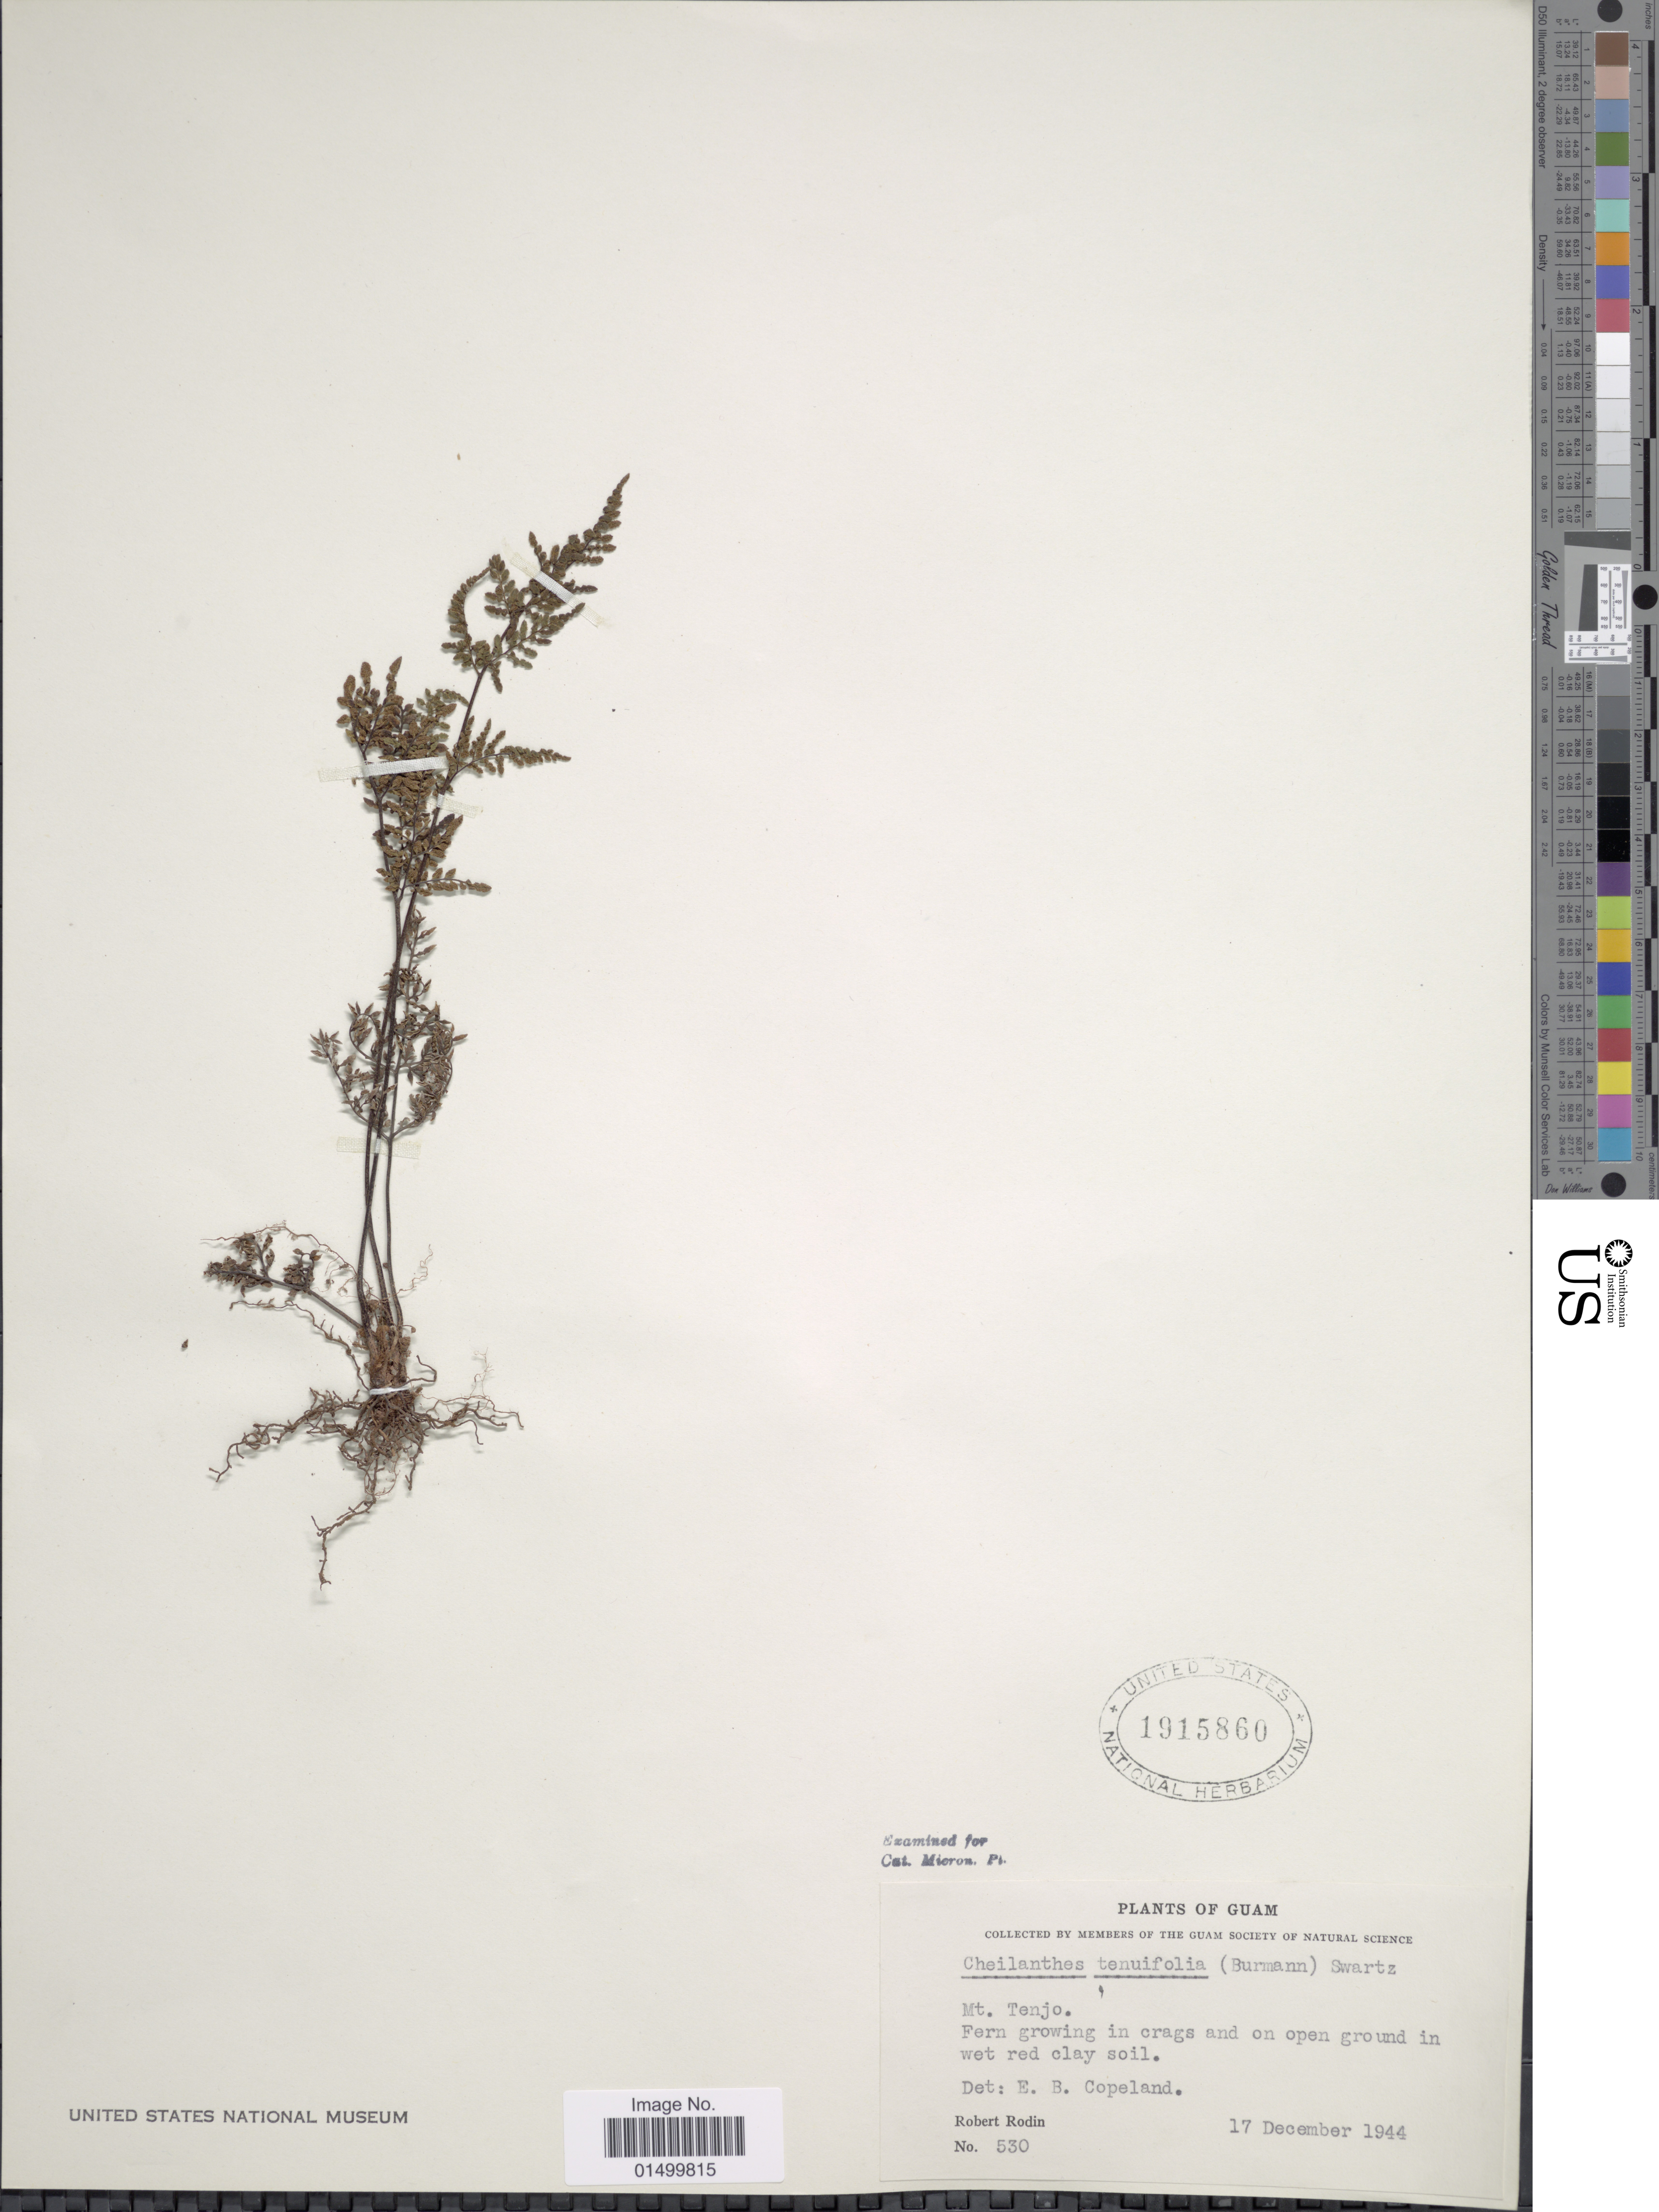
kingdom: Plantae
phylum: Tracheophyta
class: Polypodiopsida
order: Polypodiales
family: Pteridaceae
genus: Cheilanthes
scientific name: Cheilanthes tenuifolia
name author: (Burm. f.) Sw.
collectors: R. Rodin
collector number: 530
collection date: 1944-12-17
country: Guam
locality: Mt. Tenjo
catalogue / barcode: US 1915860